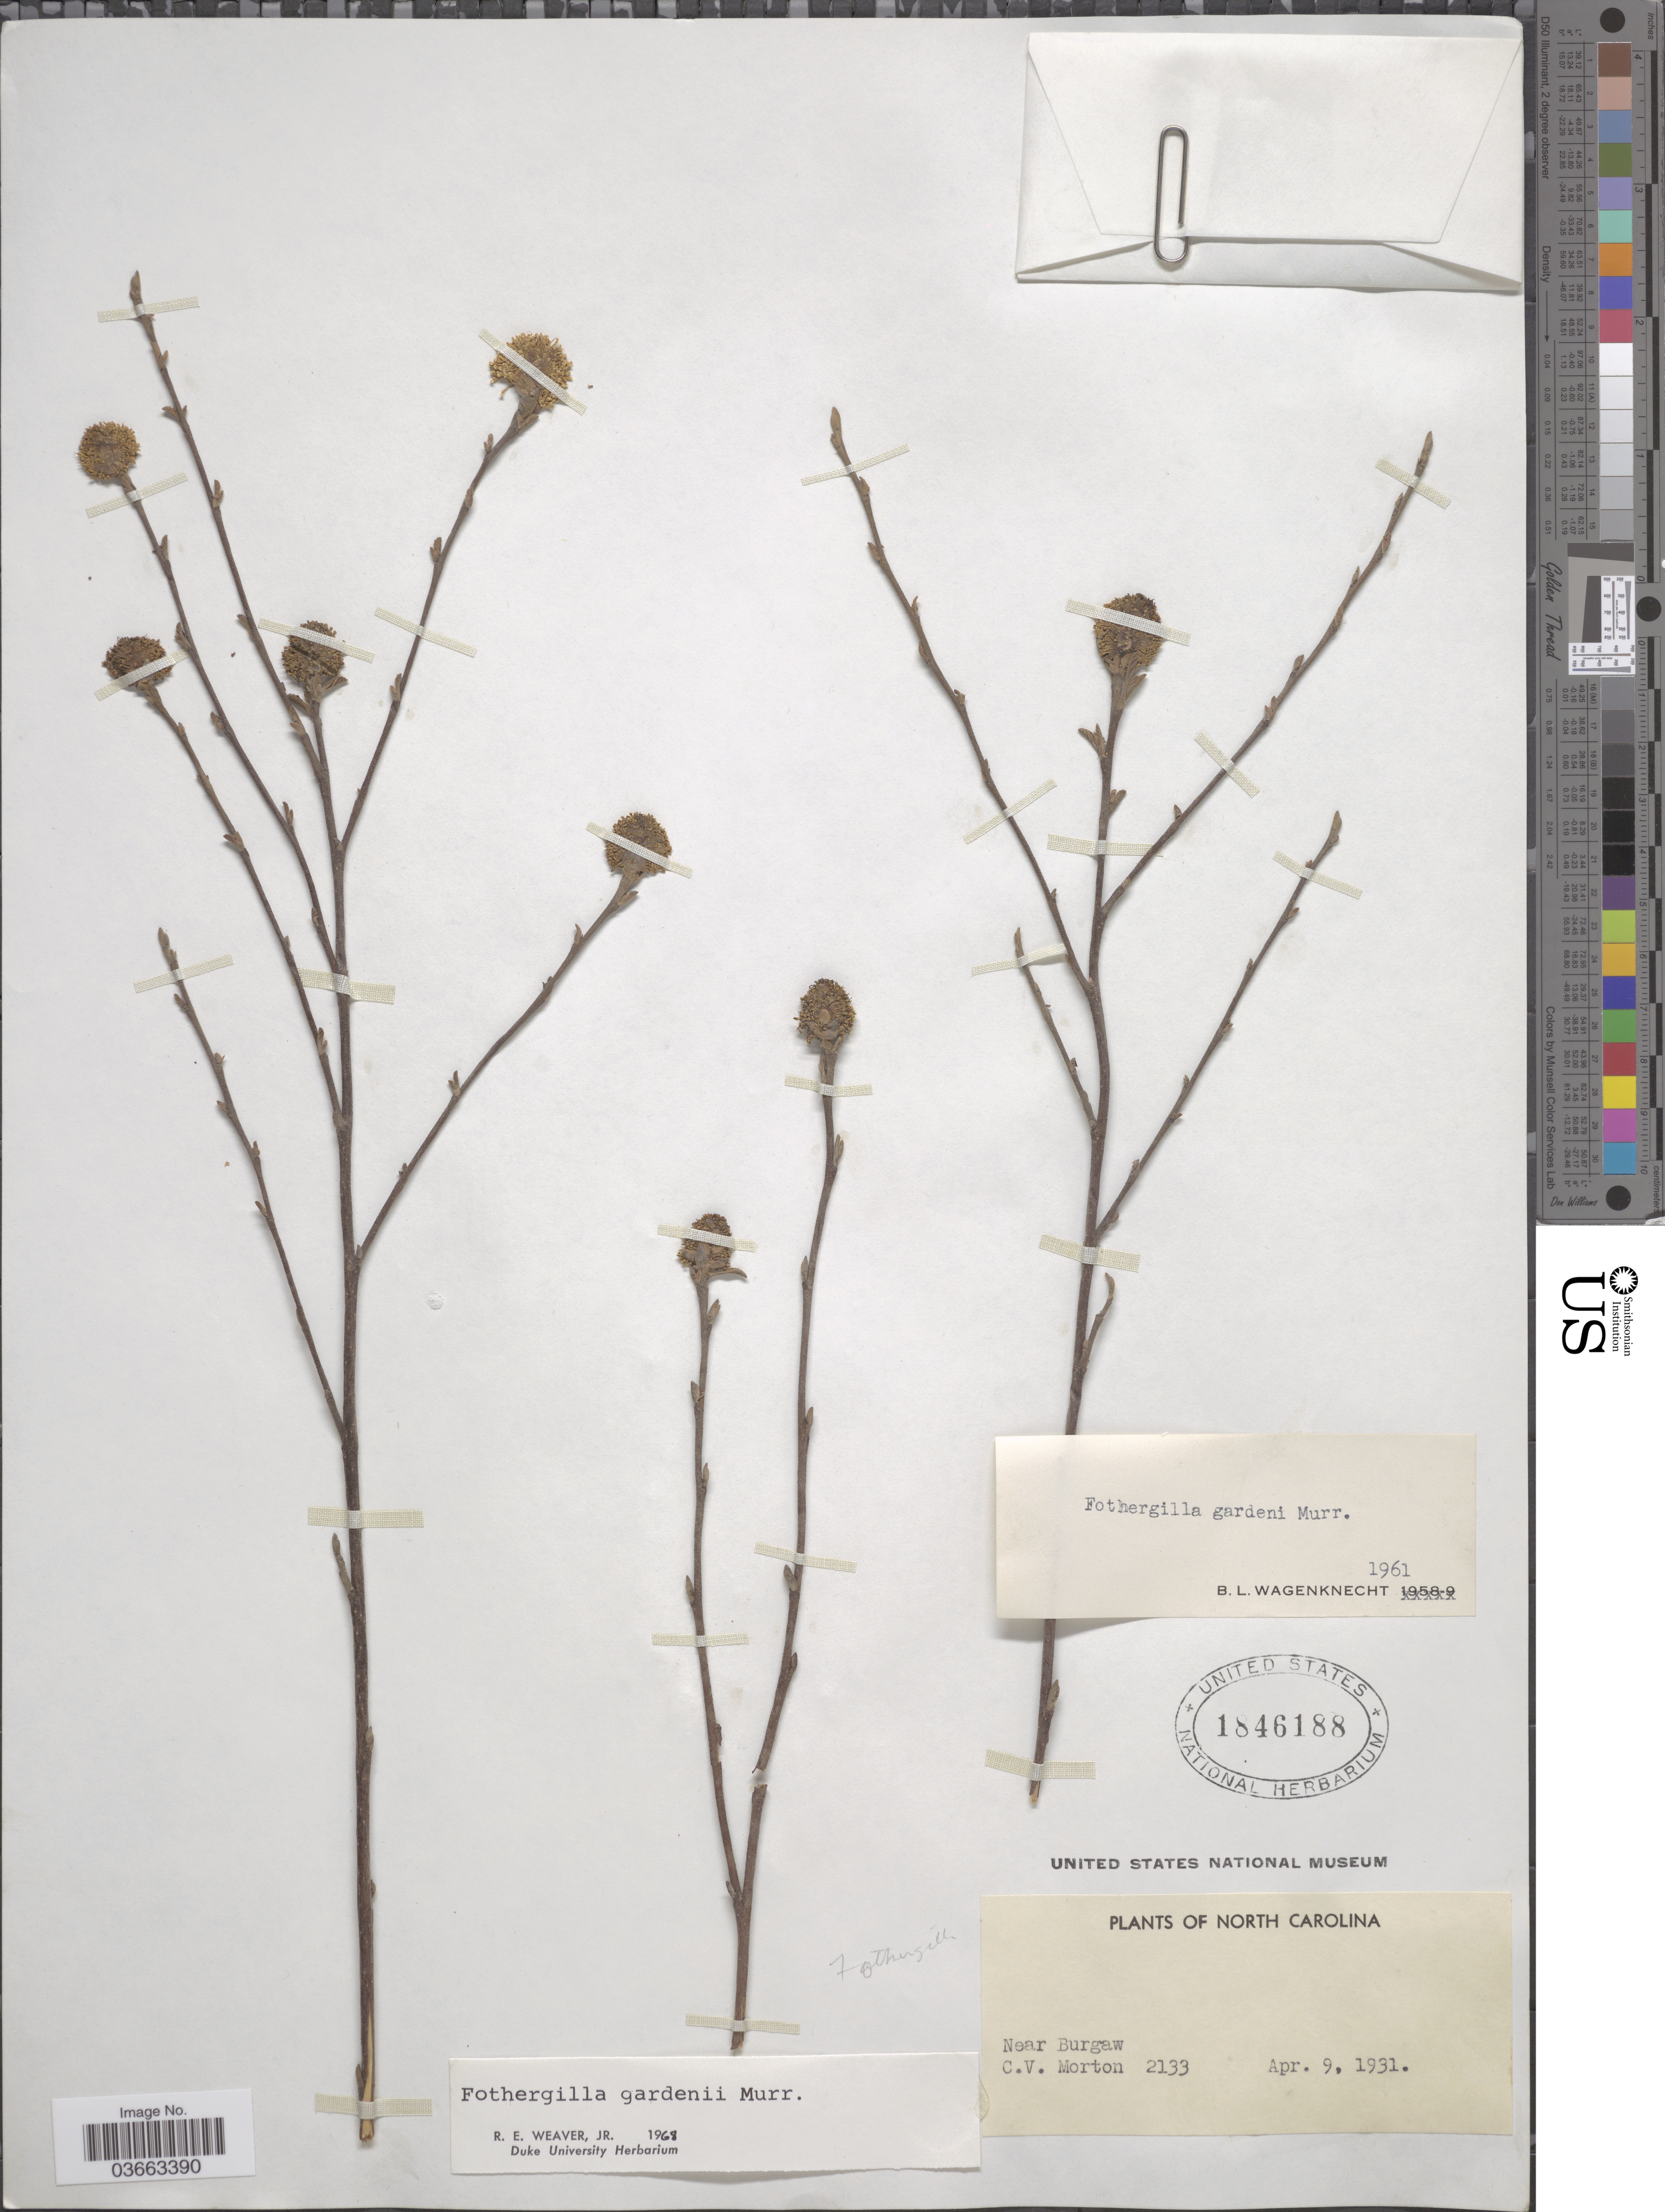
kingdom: Plantae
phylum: Tracheophyta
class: Magnoliopsida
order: Saxifragales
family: Hamamelidaceae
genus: Fothergilla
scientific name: Fothergilla gardenii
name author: L.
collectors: C. V. Morton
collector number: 2133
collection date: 1931-04-09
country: United States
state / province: North Carolina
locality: Near Burgaw.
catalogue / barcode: US 1846188